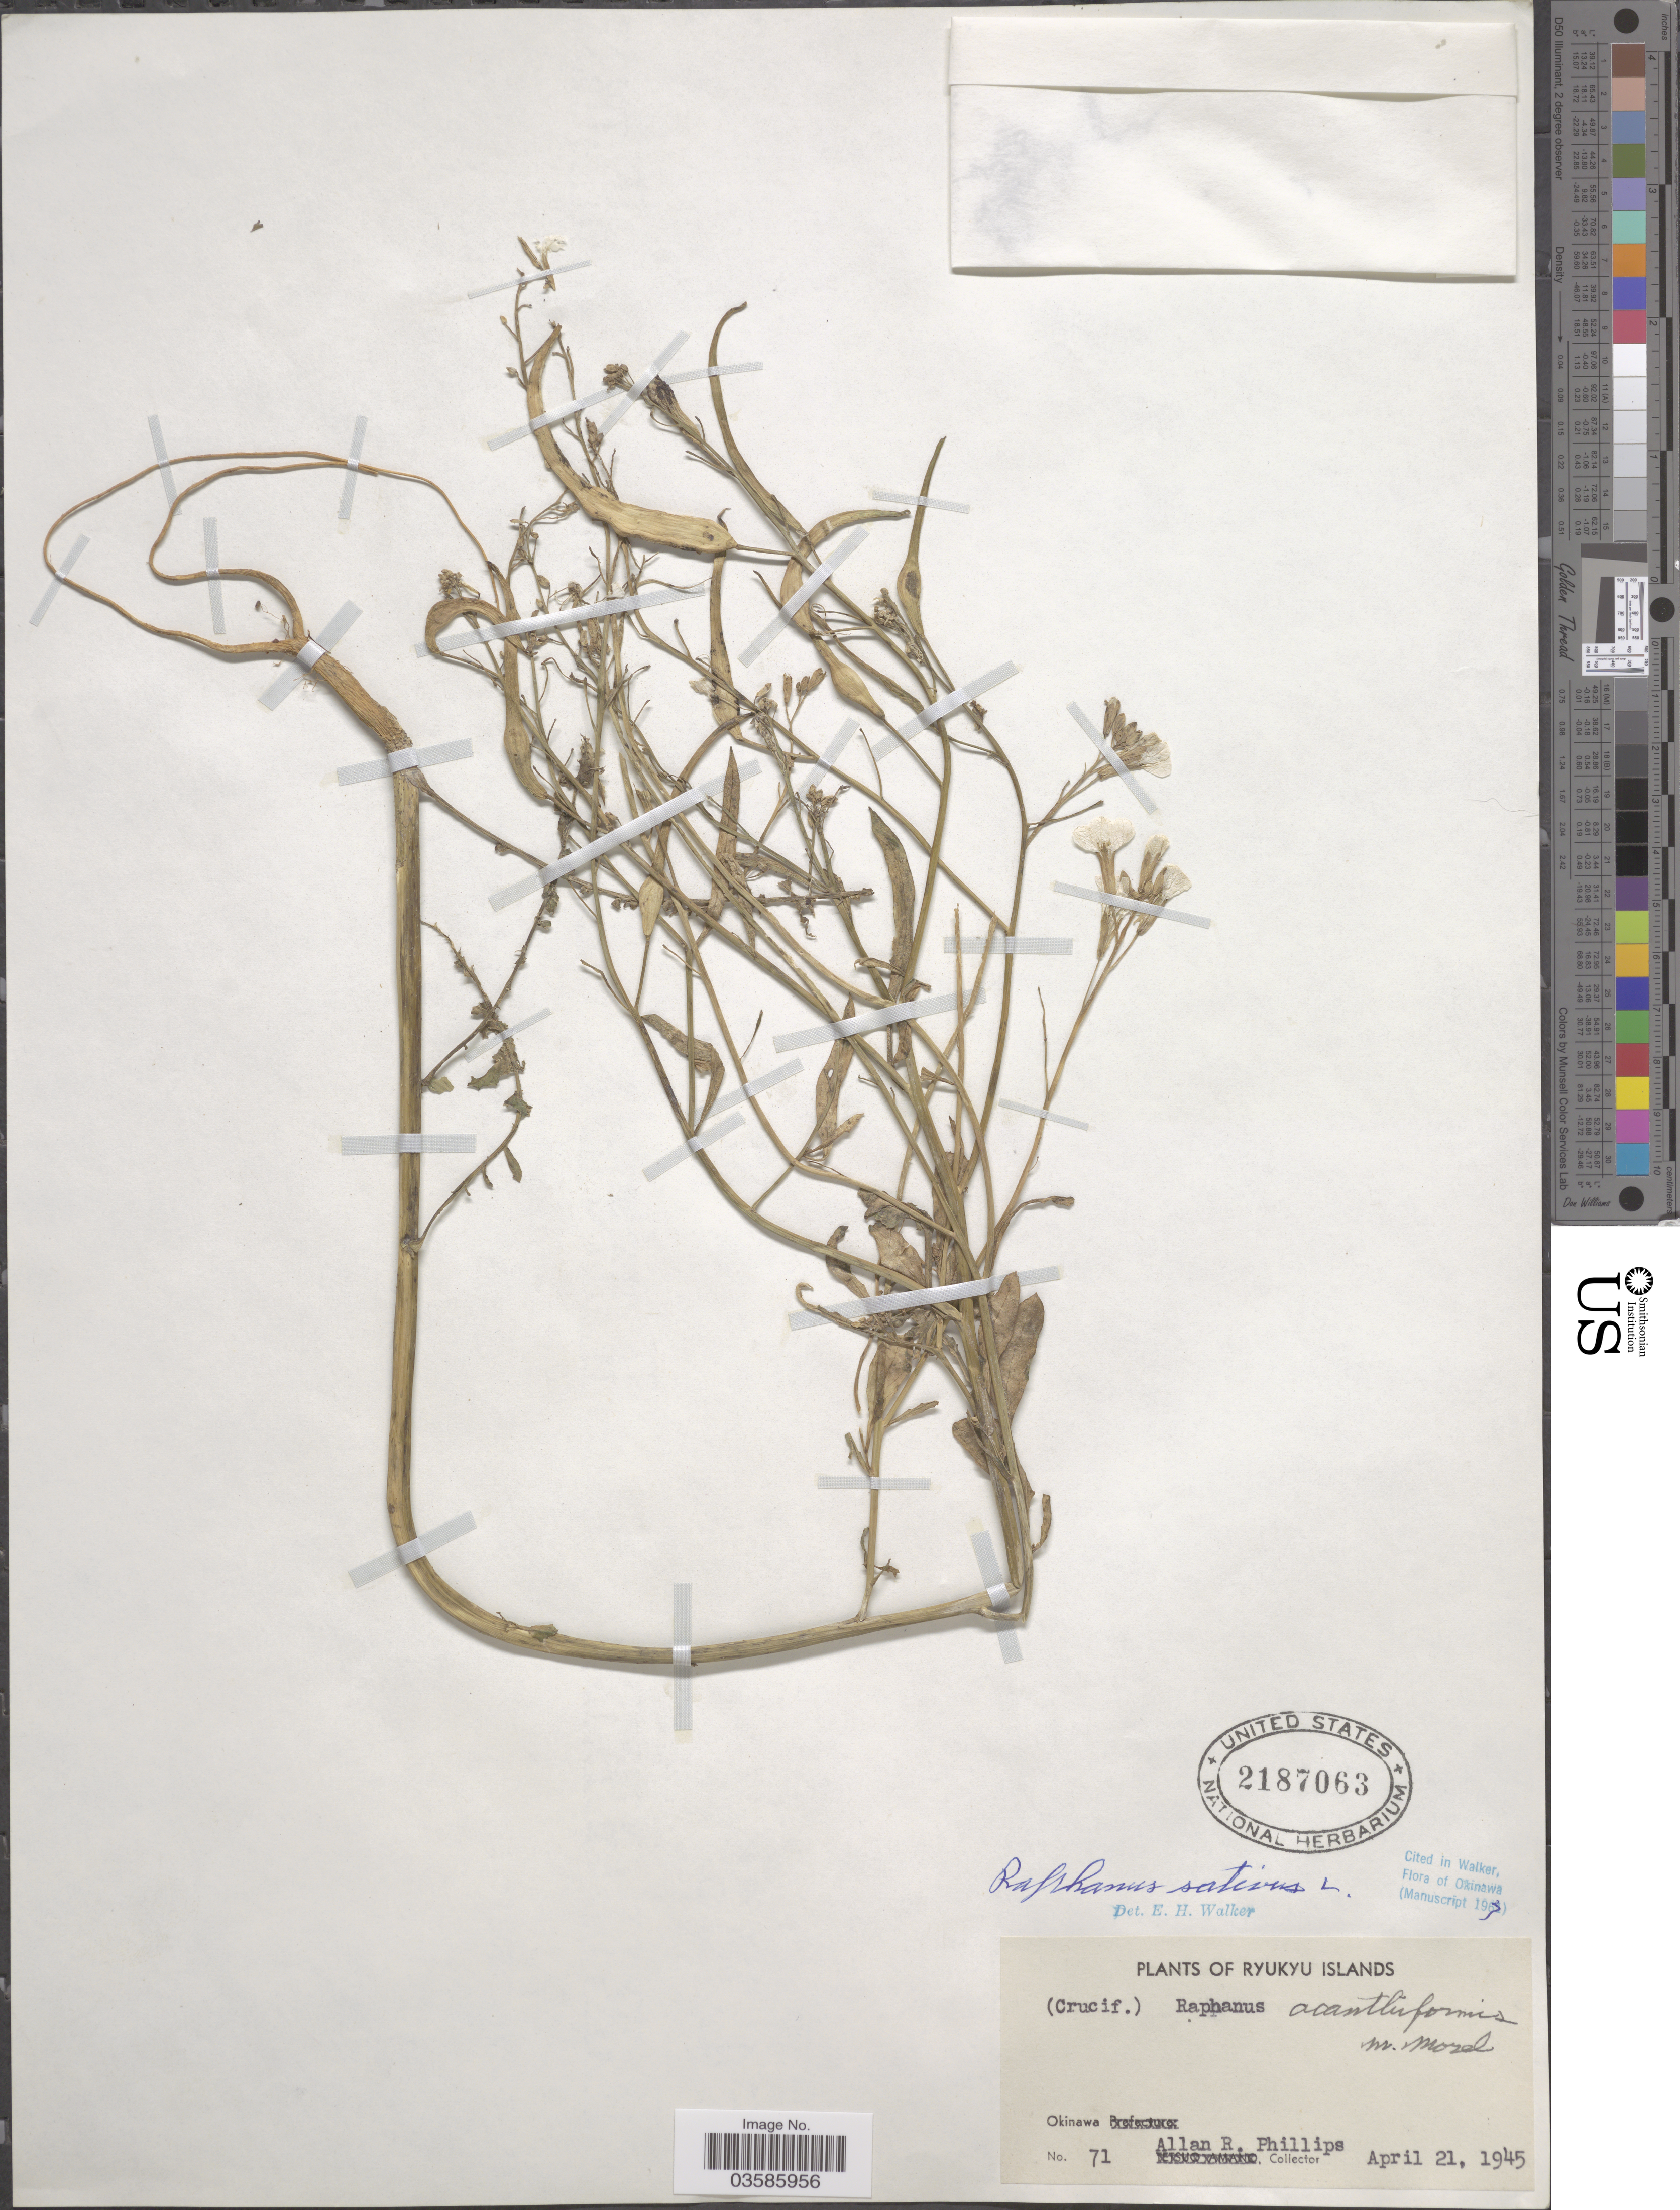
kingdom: Plantae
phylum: Tracheophyta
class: Magnoliopsida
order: Brassicales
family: Brassicaceae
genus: Raphanus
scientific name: Raphanus sativus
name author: L.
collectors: A. R. Phillips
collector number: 71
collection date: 1945-04-21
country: Japan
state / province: Okinawa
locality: Ryukyu Islands. Okinawa.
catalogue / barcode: US 2187063